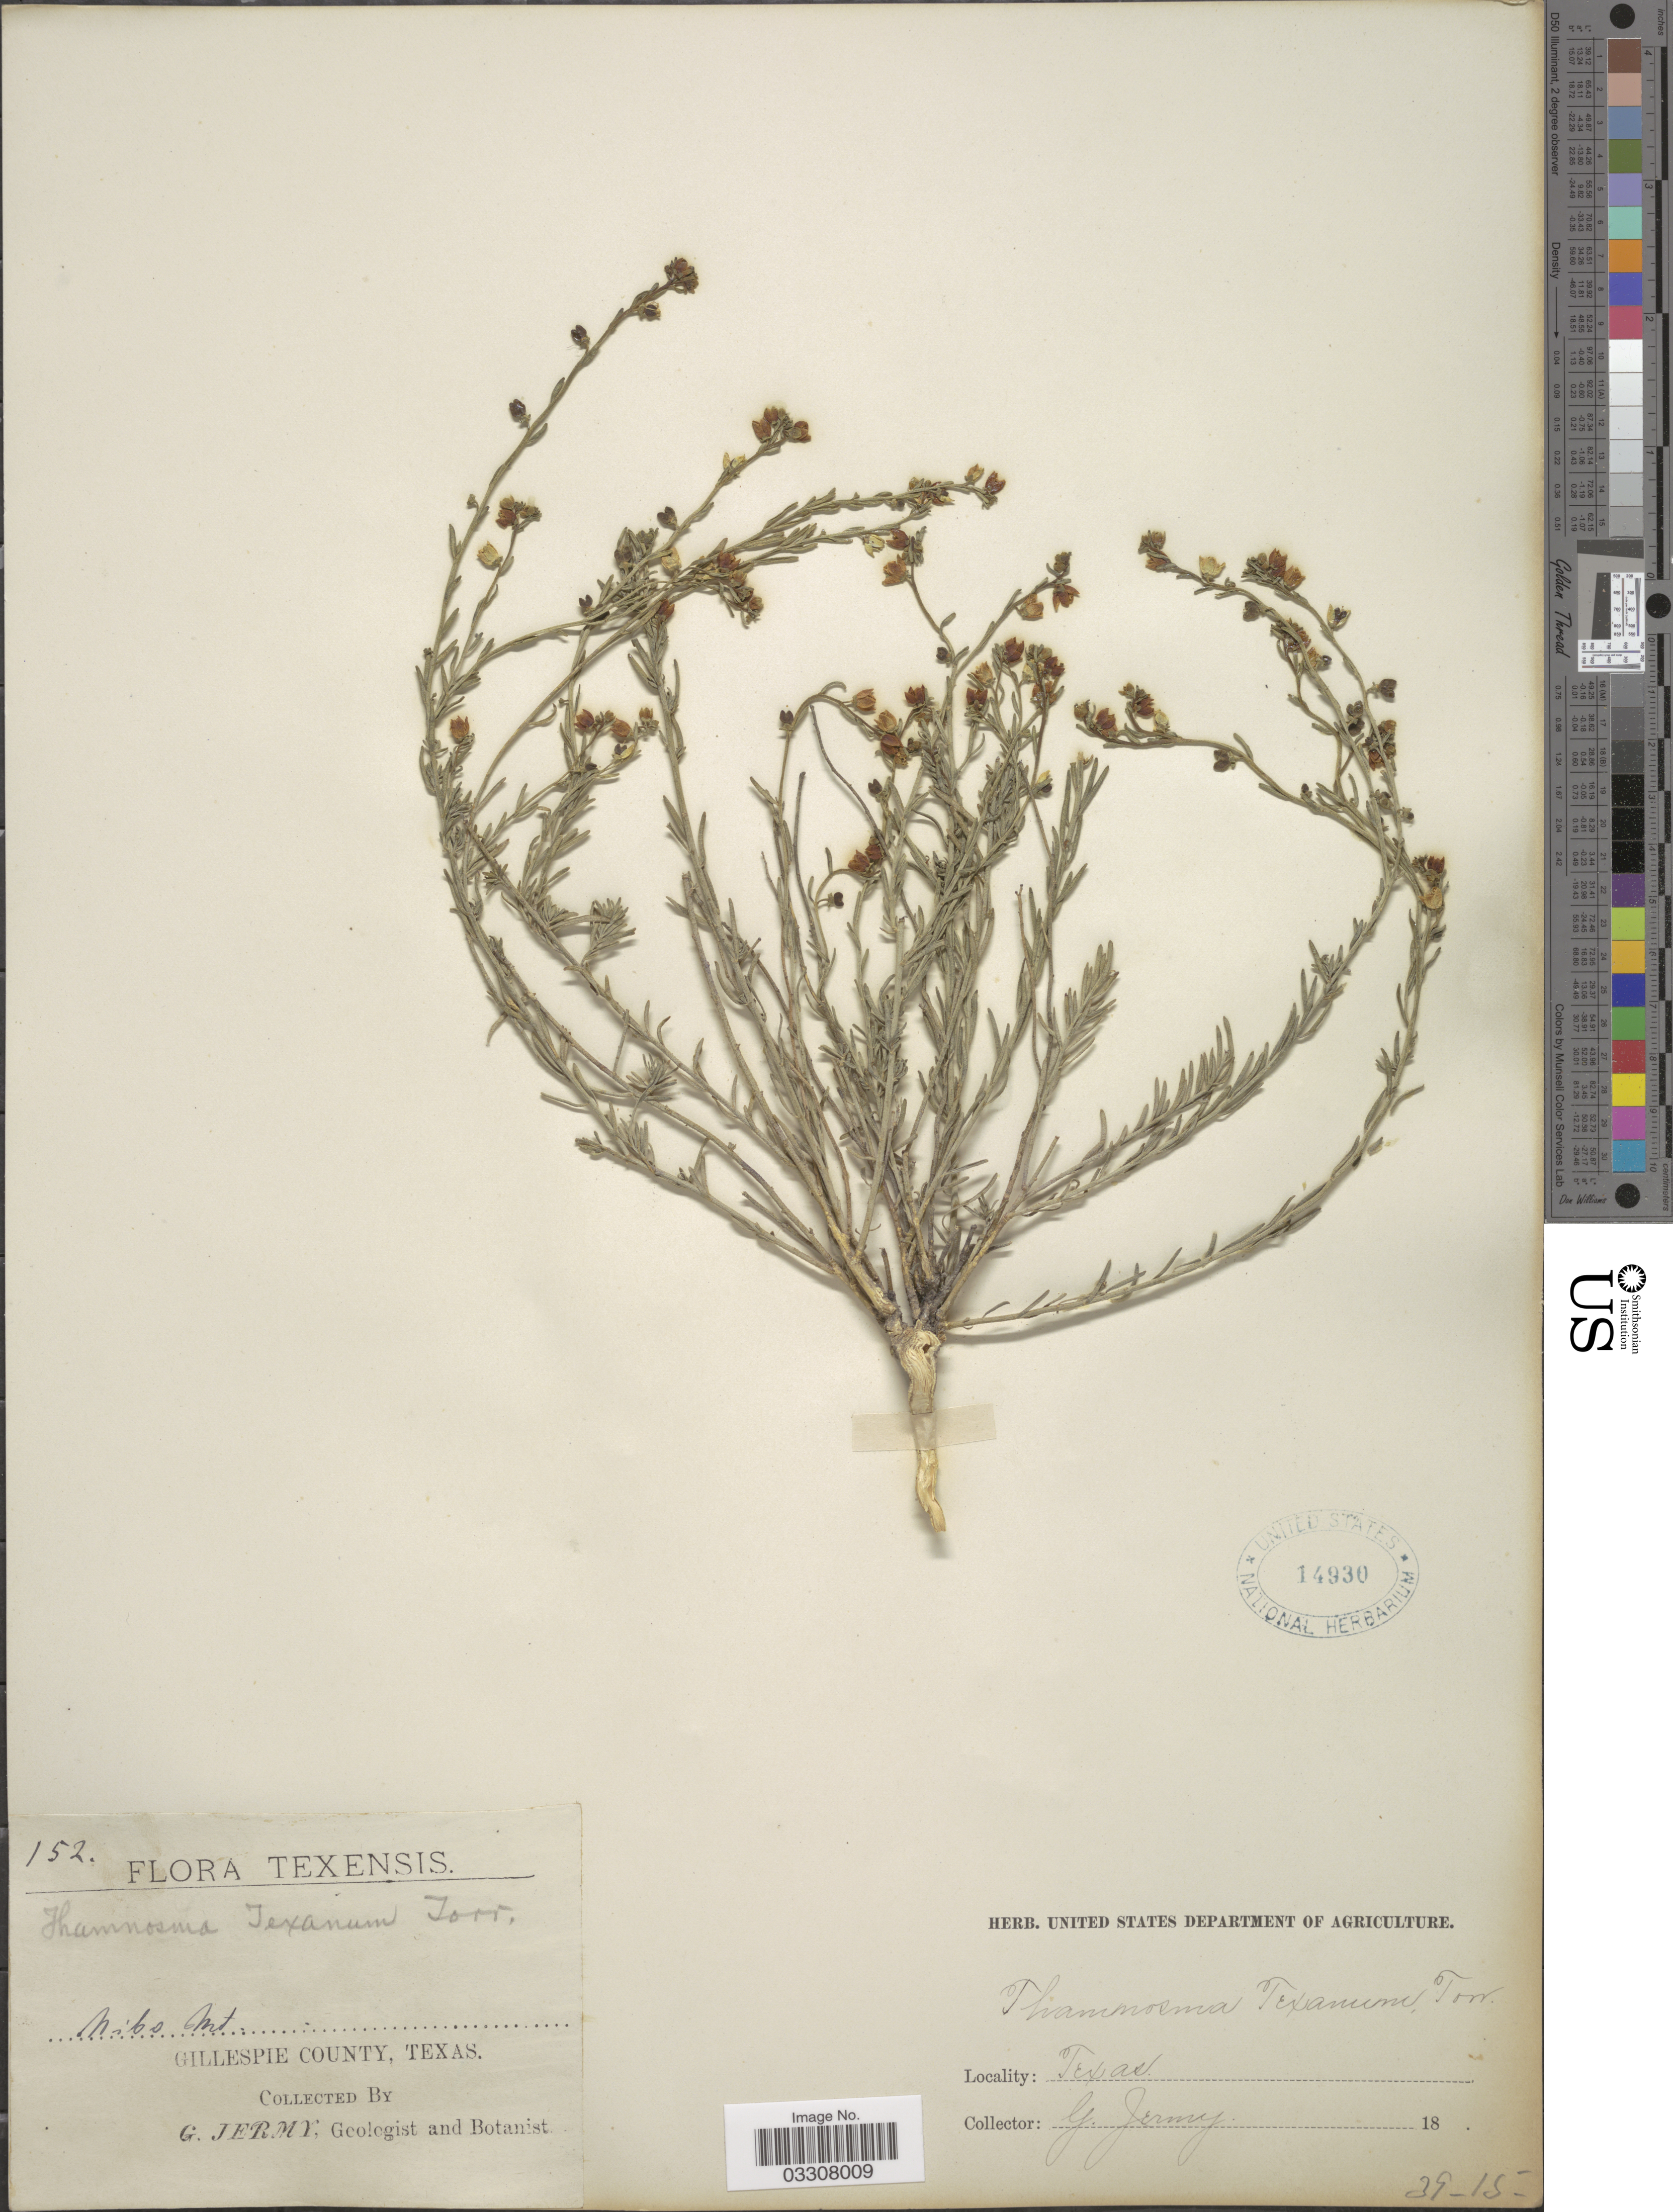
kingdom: Plantae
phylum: Tracheophyta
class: Magnoliopsida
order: Sapindales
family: Rutaceae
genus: Thamnosma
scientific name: Thamnosma texana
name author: (A. Gray) Torr.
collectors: G. Jermy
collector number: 152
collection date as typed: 18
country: United States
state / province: Texas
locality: Nibo Mt. Gillespie County.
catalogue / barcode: US 14930